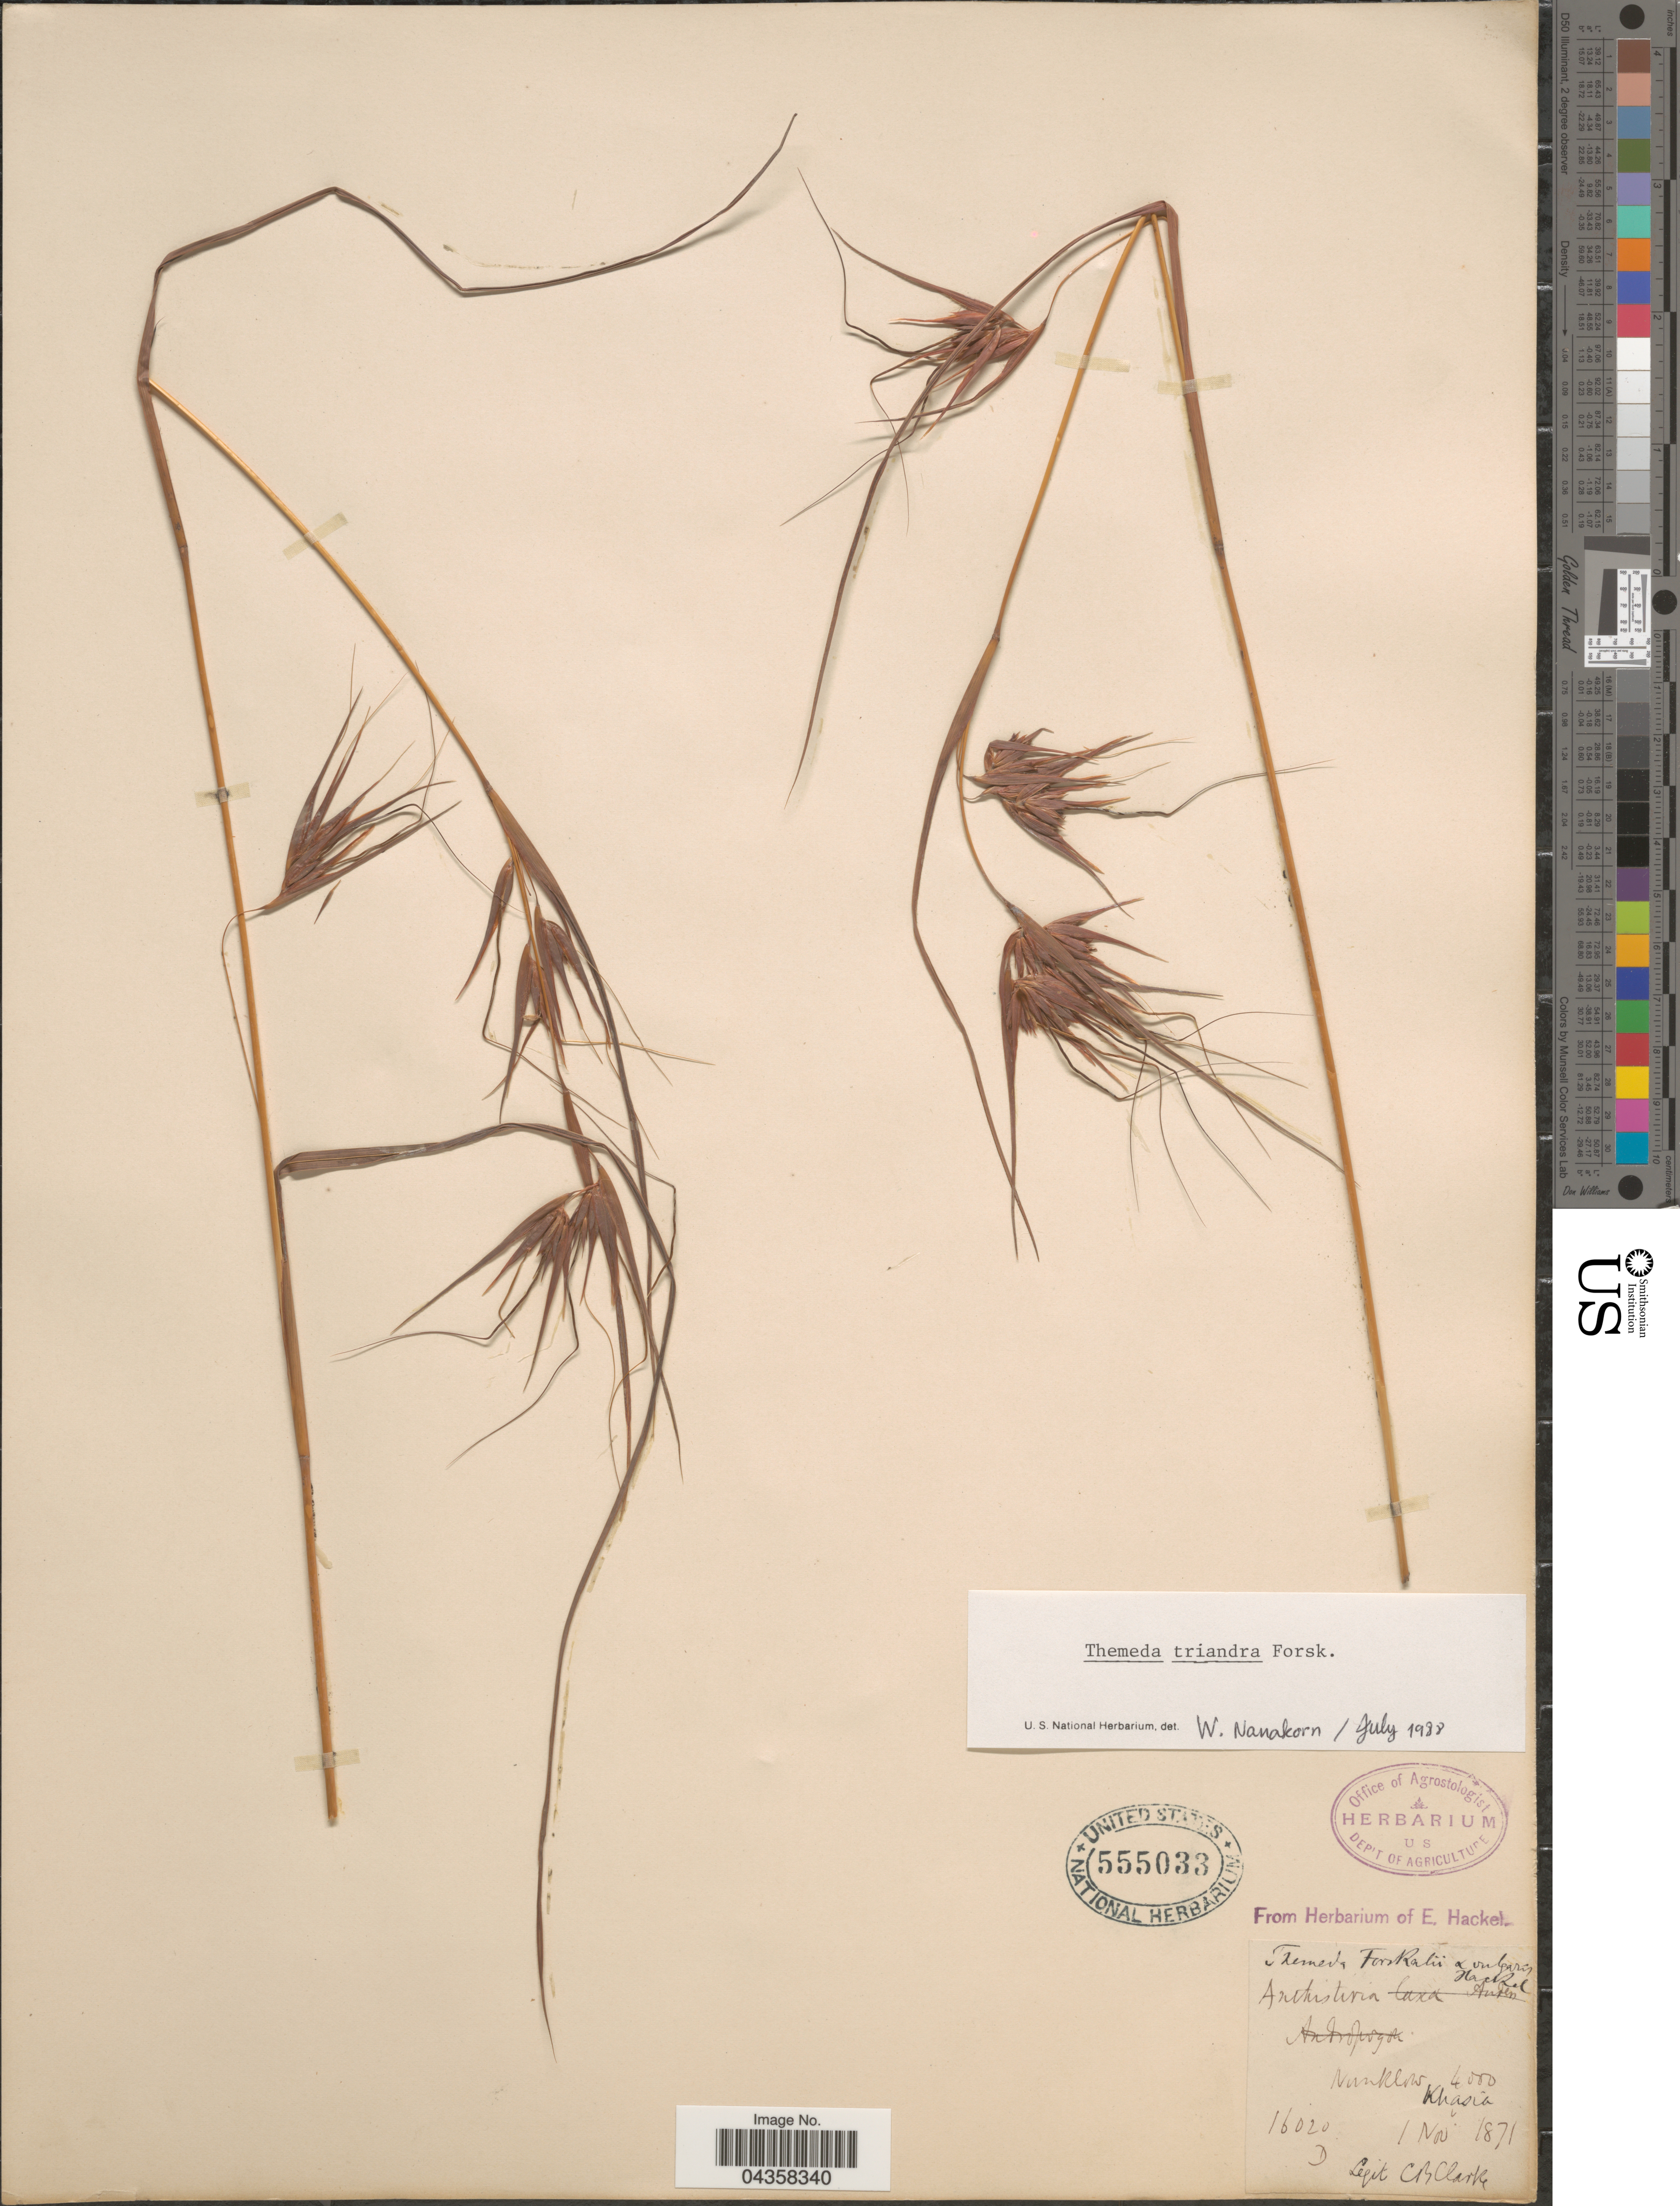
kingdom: Plantae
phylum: Tracheophyta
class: Liliopsida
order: Poales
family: Poaceae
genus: Themeda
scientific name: Themeda triandra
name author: Forssk.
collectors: C. B. Clarke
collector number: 16020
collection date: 1871-11-01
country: India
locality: Nanklow. Khasia.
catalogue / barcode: US 555033